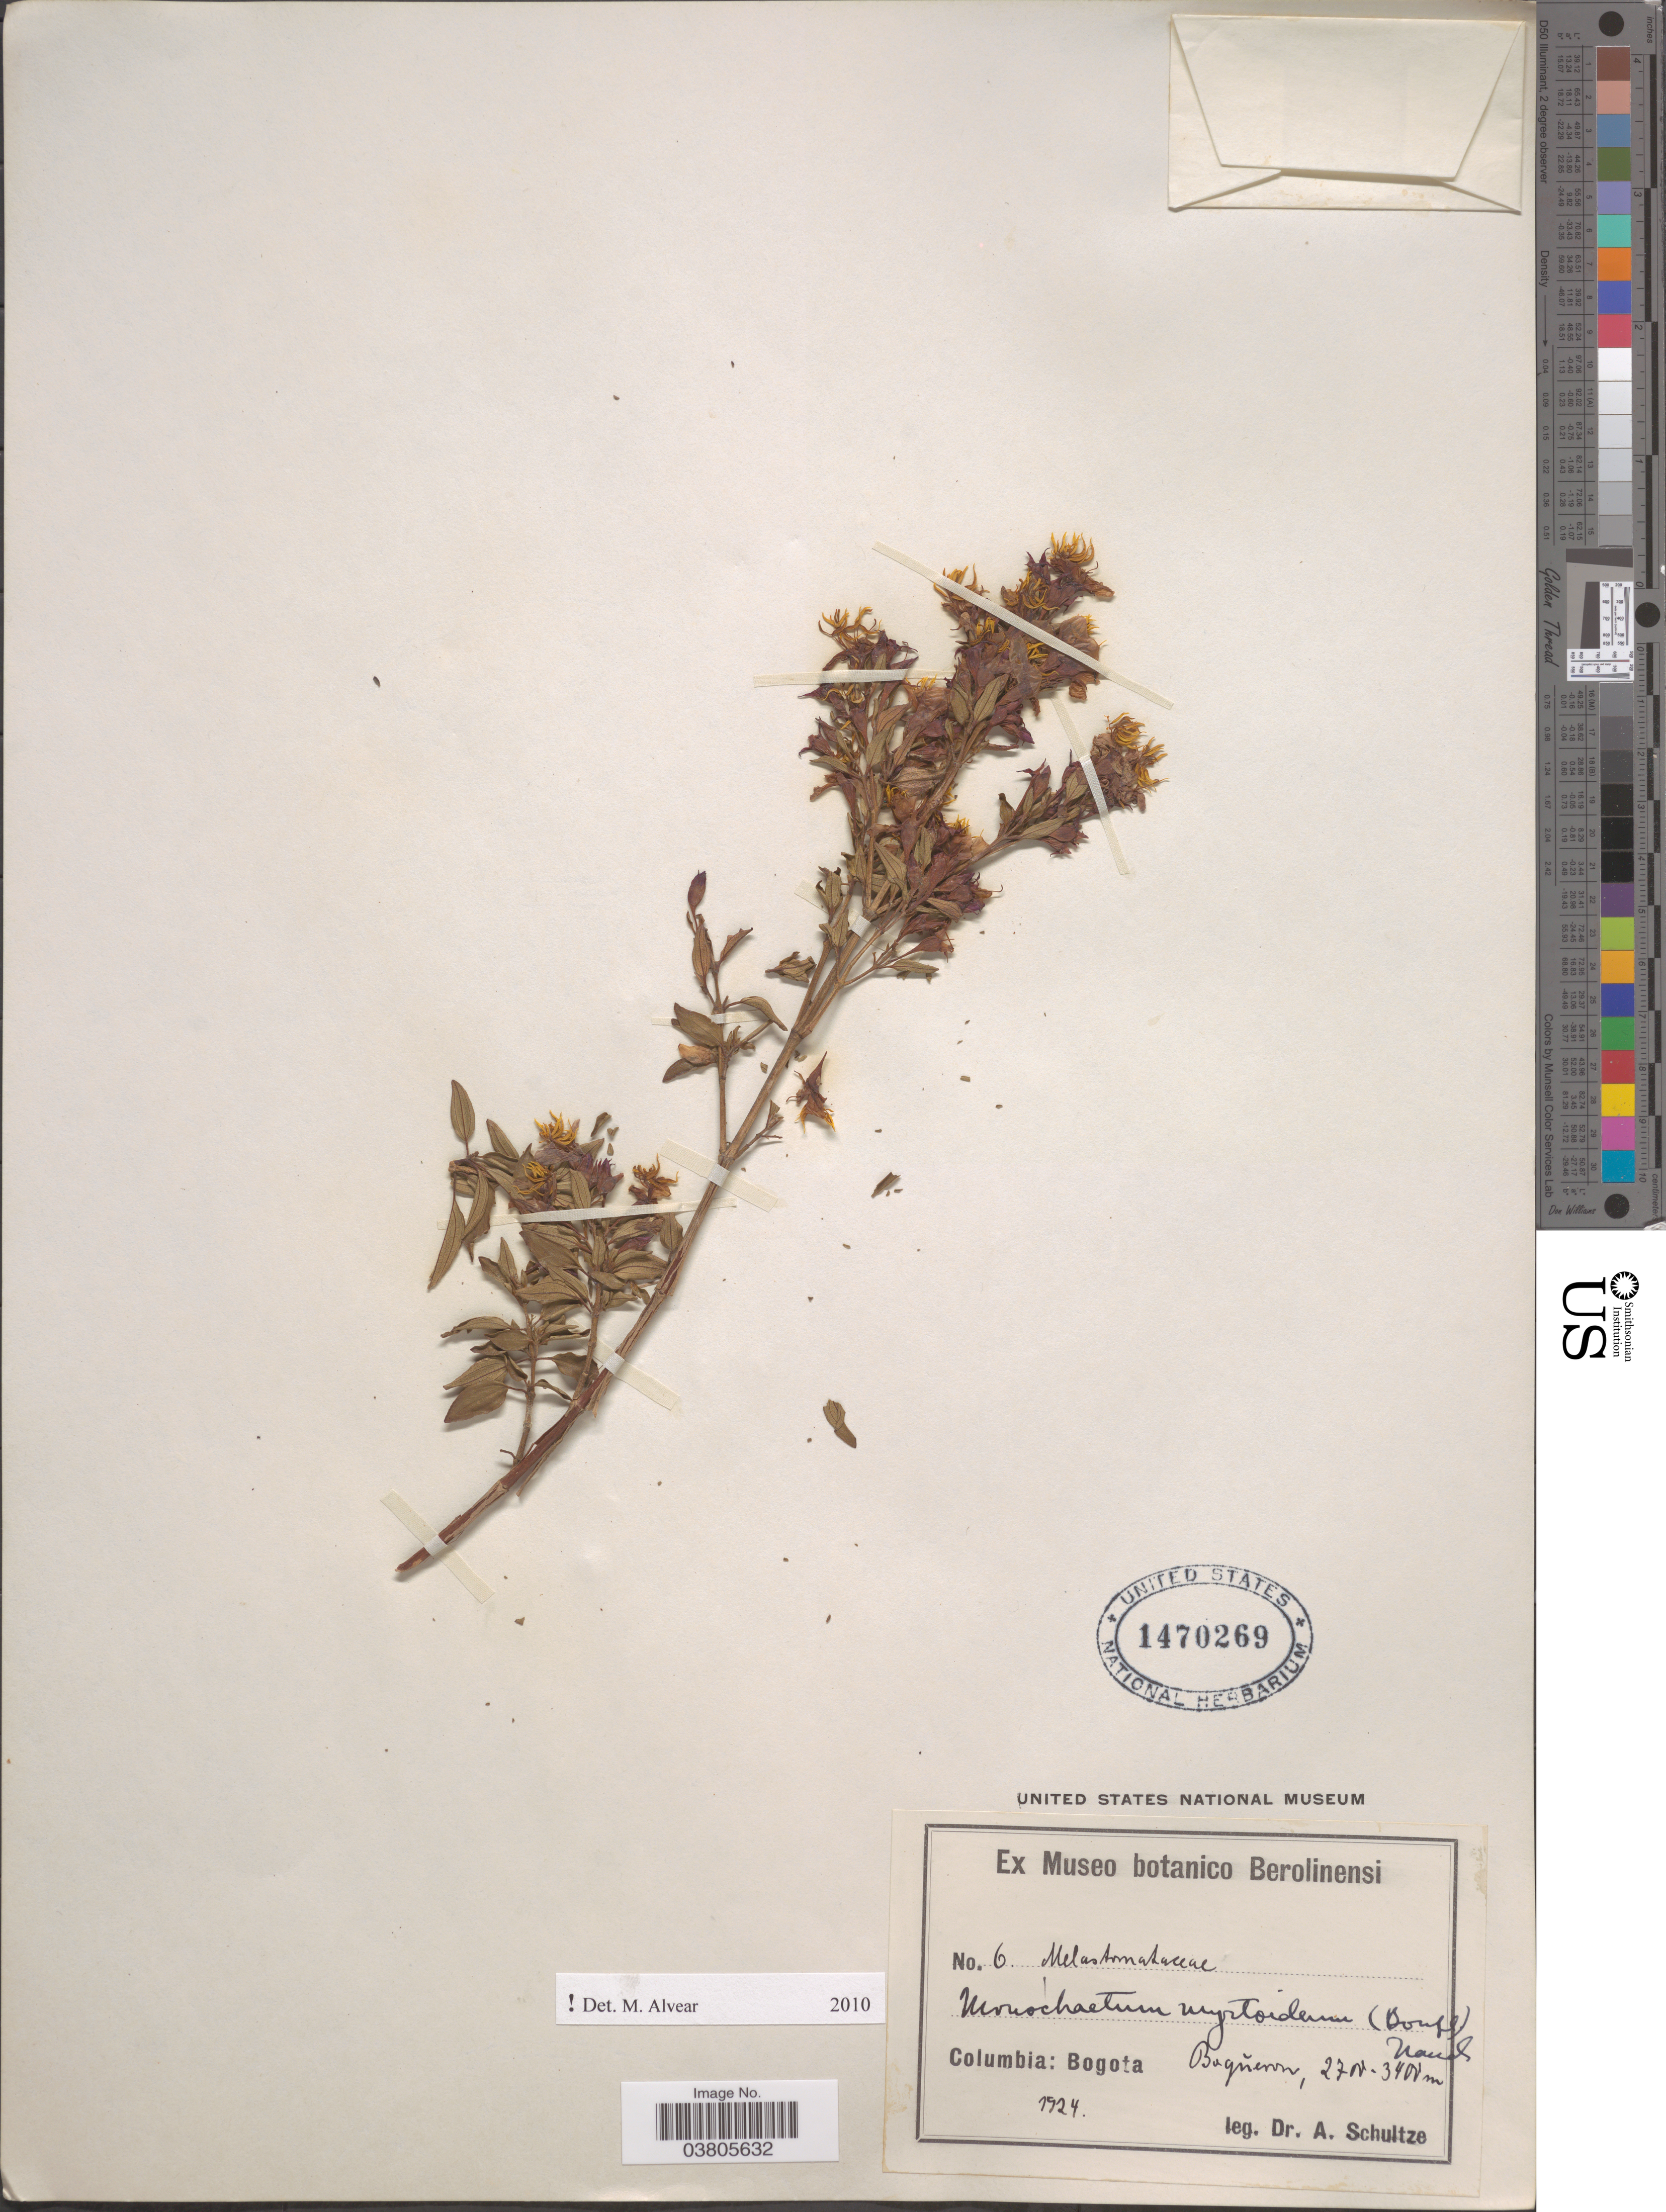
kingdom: Plantae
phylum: Tracheophyta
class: Magnoliopsida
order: Myrtales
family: Melastomataceae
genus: Monochaetum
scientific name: Monochaetum myrtoideum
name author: Naudin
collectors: A. Schultze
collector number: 6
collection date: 1924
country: Colombia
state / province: Bogota D.C.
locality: Boqueron.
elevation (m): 2700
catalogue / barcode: US 1470269